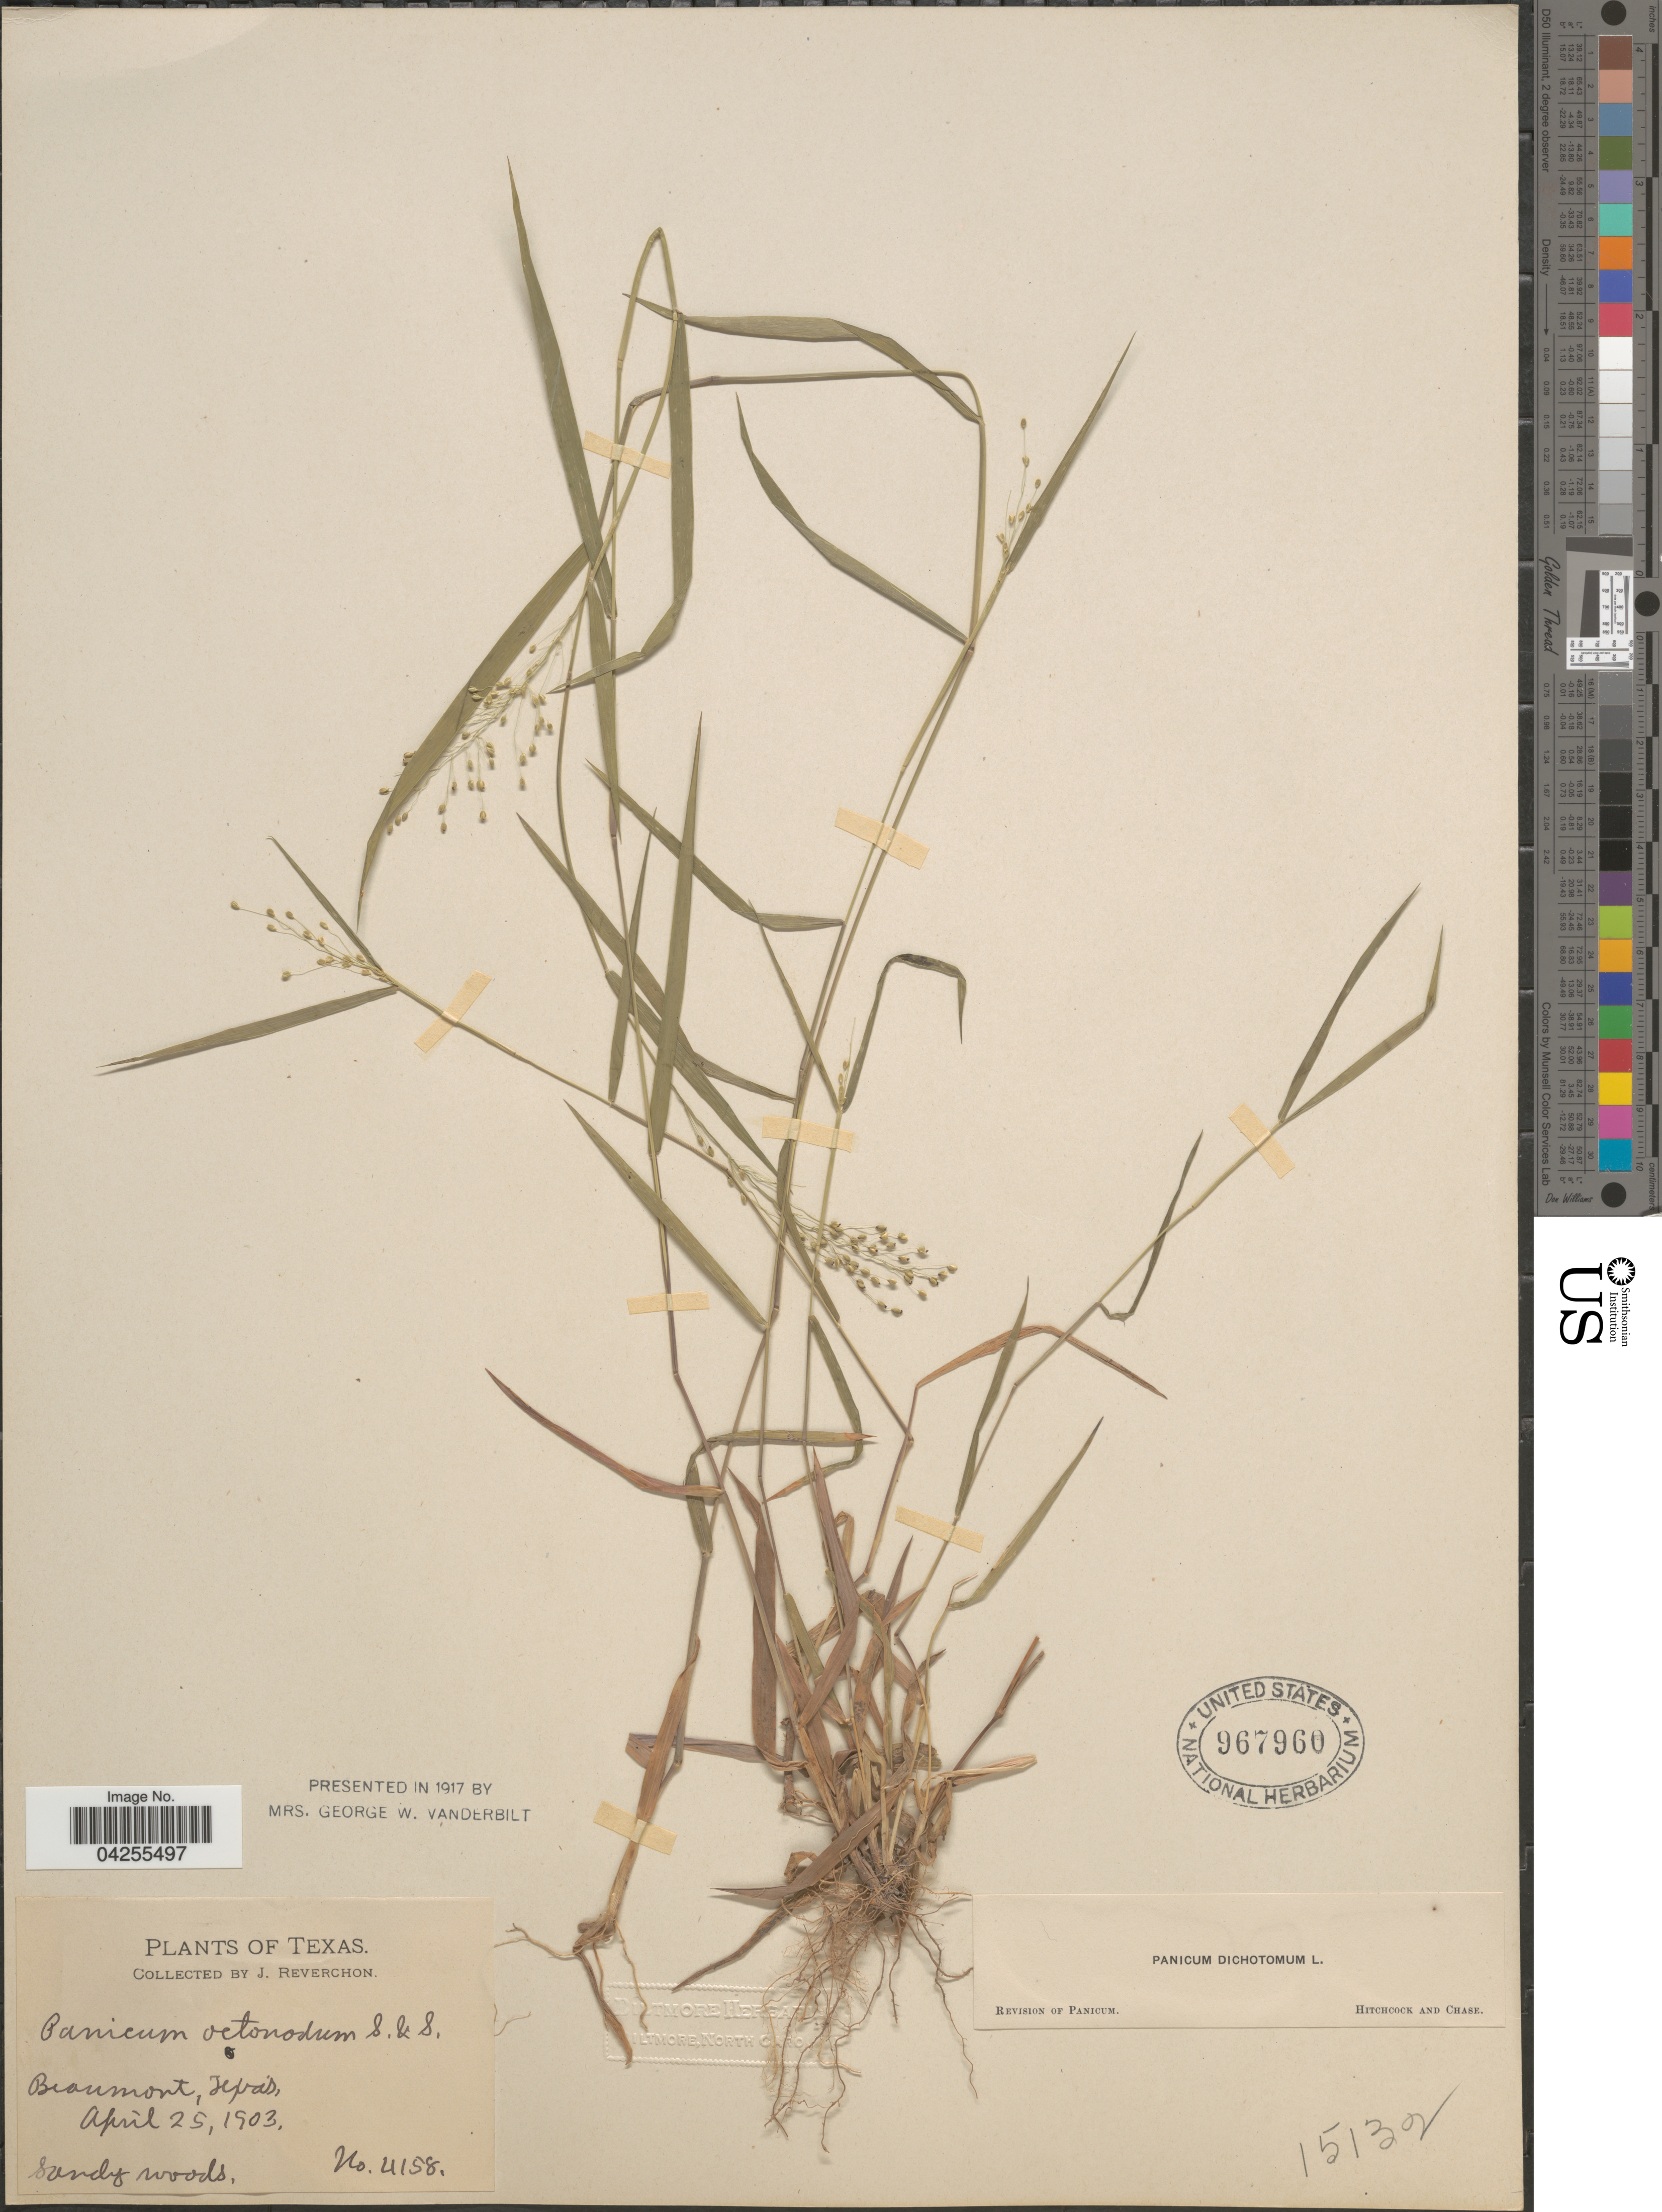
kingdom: Plantae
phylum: Tracheophyta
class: Liliopsida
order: Poales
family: Poaceae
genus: Dichanthelium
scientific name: Dichanthelium dichotomum var. dichotomum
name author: (L.) Gould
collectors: J. Reverchon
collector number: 4158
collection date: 1903-04-25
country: United States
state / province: Texas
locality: Beaumont.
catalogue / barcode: US 967960